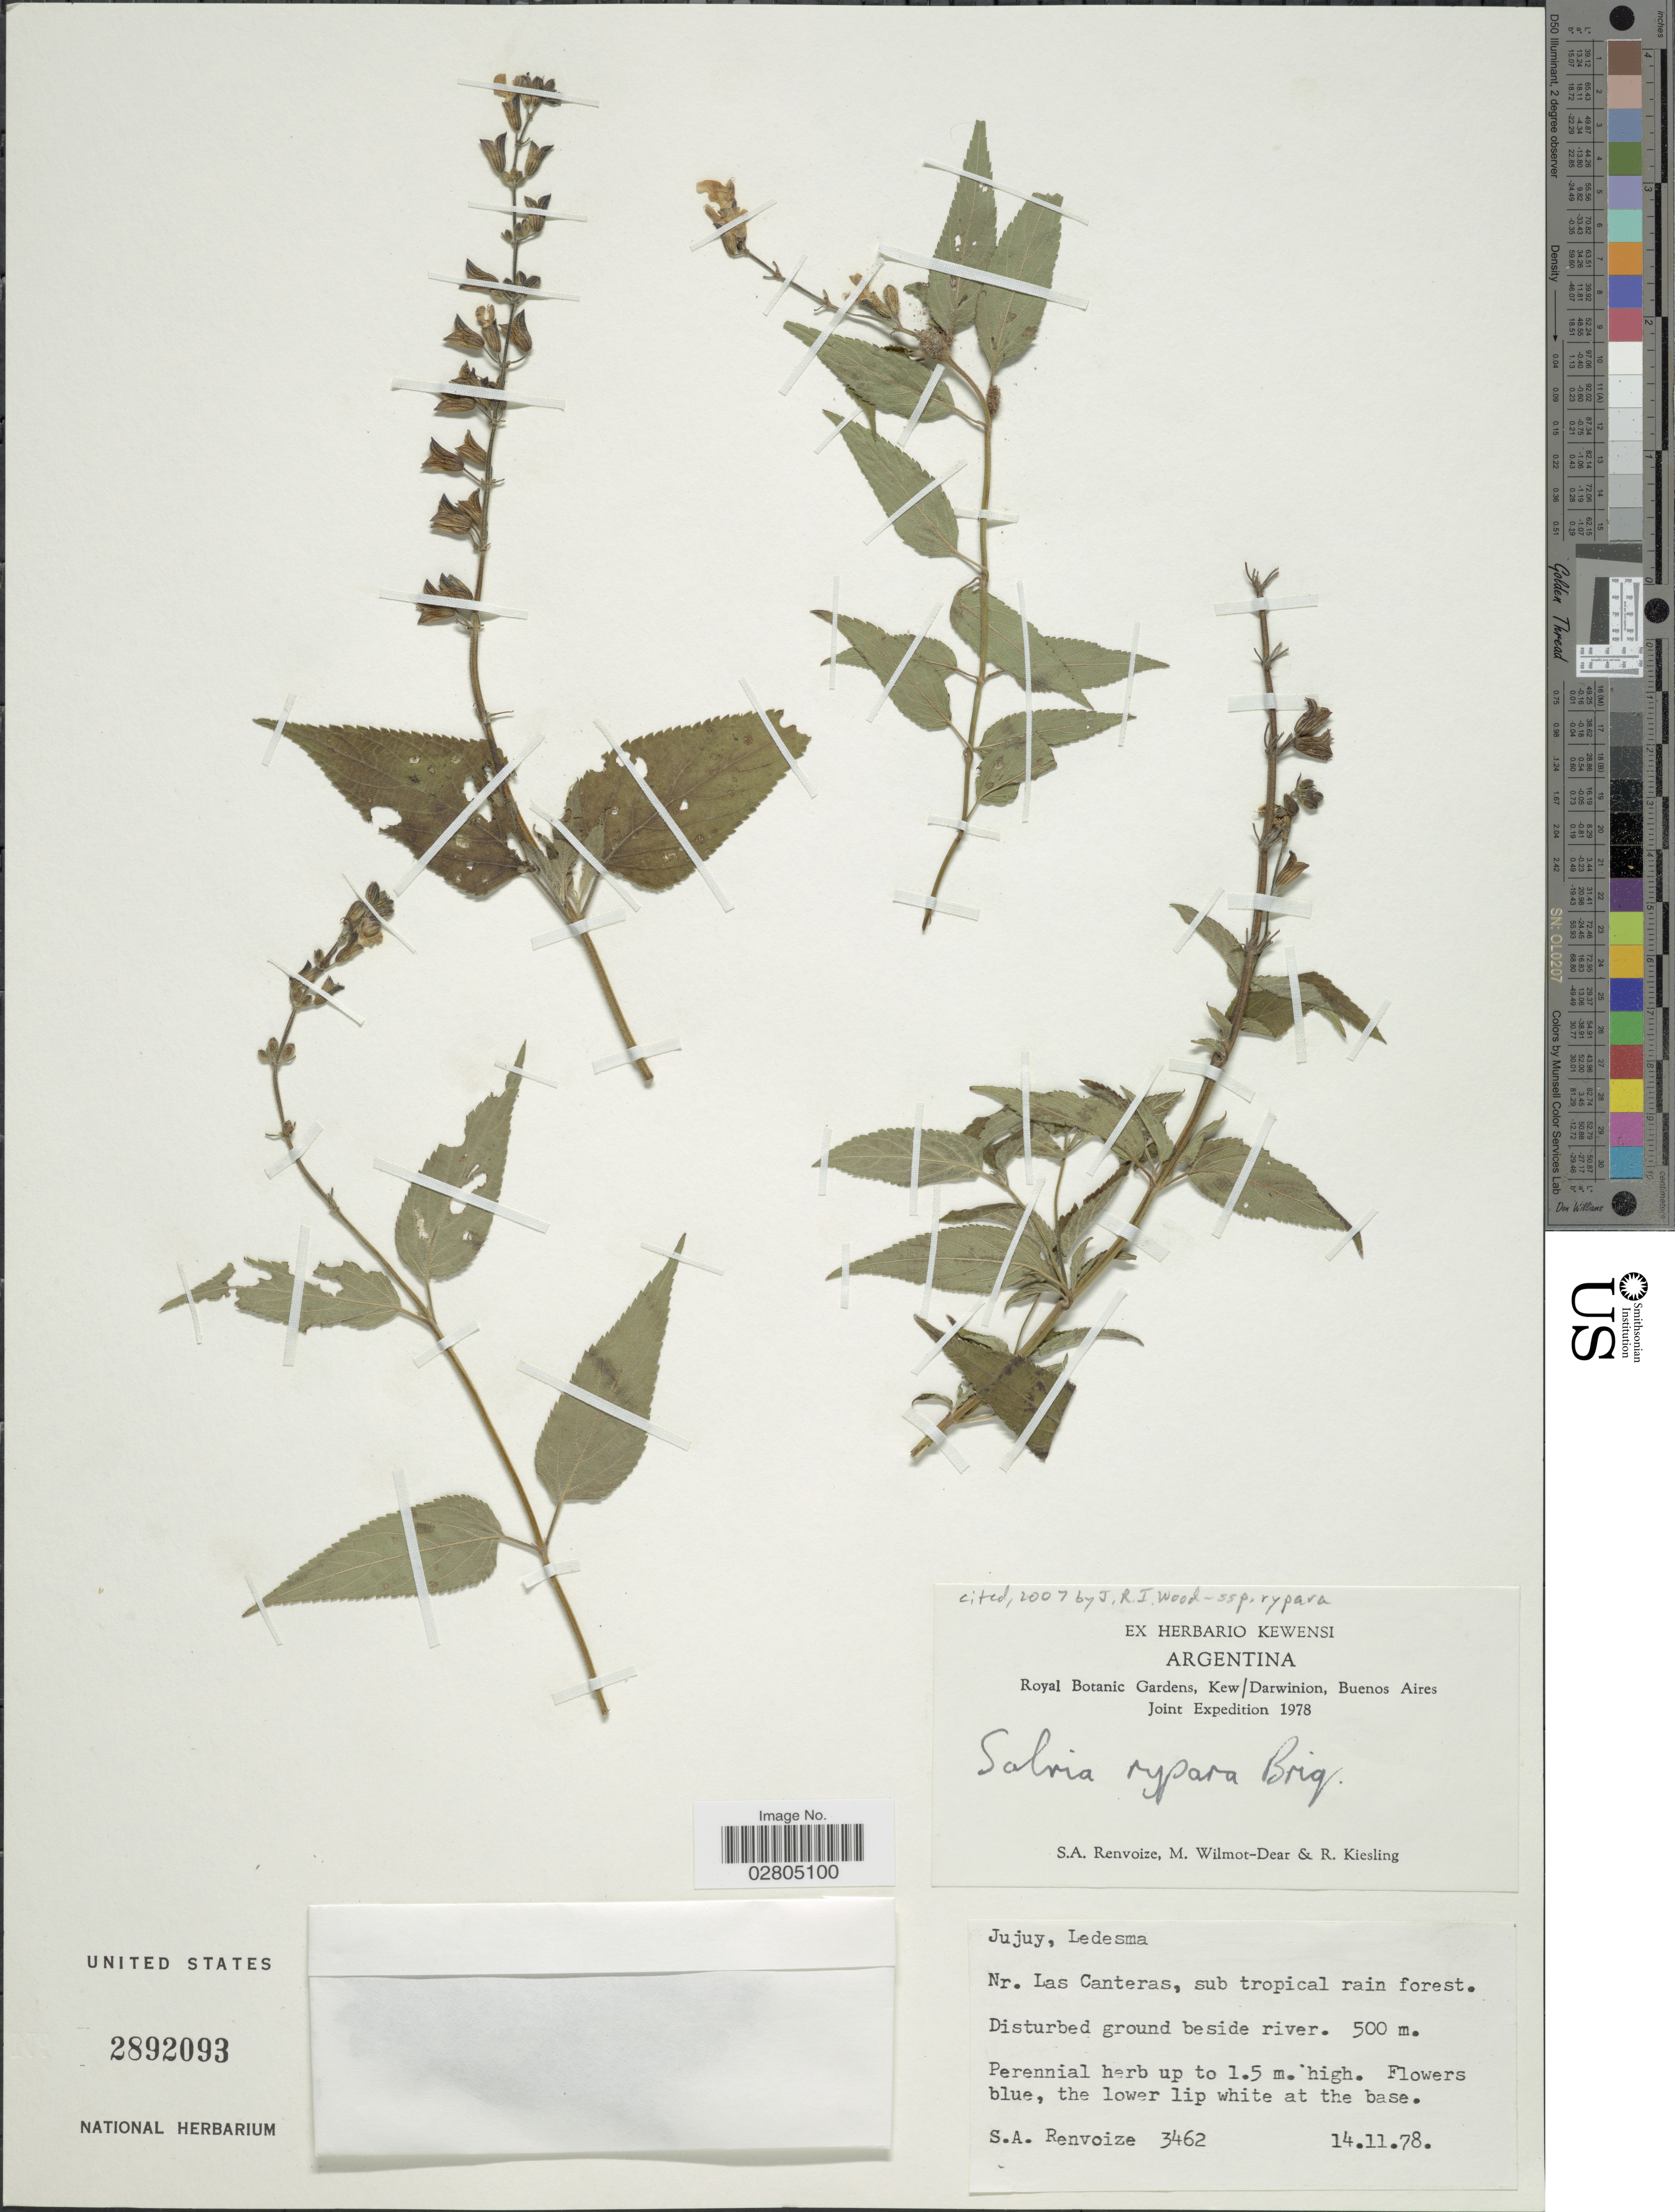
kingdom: Plantae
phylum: Tracheophyta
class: Magnoliopsida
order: Lamiales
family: Lamiaceae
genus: Salvia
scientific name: Salvia rusbyi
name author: Britton ex Rusby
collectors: S. A. Renvoize, M. Wilmot-Dear & R. Kiesling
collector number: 3462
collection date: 1978-11-14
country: Argentina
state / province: Jujuy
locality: Jujuy, Ledesma, Nr. Las Canteras.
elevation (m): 500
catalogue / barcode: US 2892093